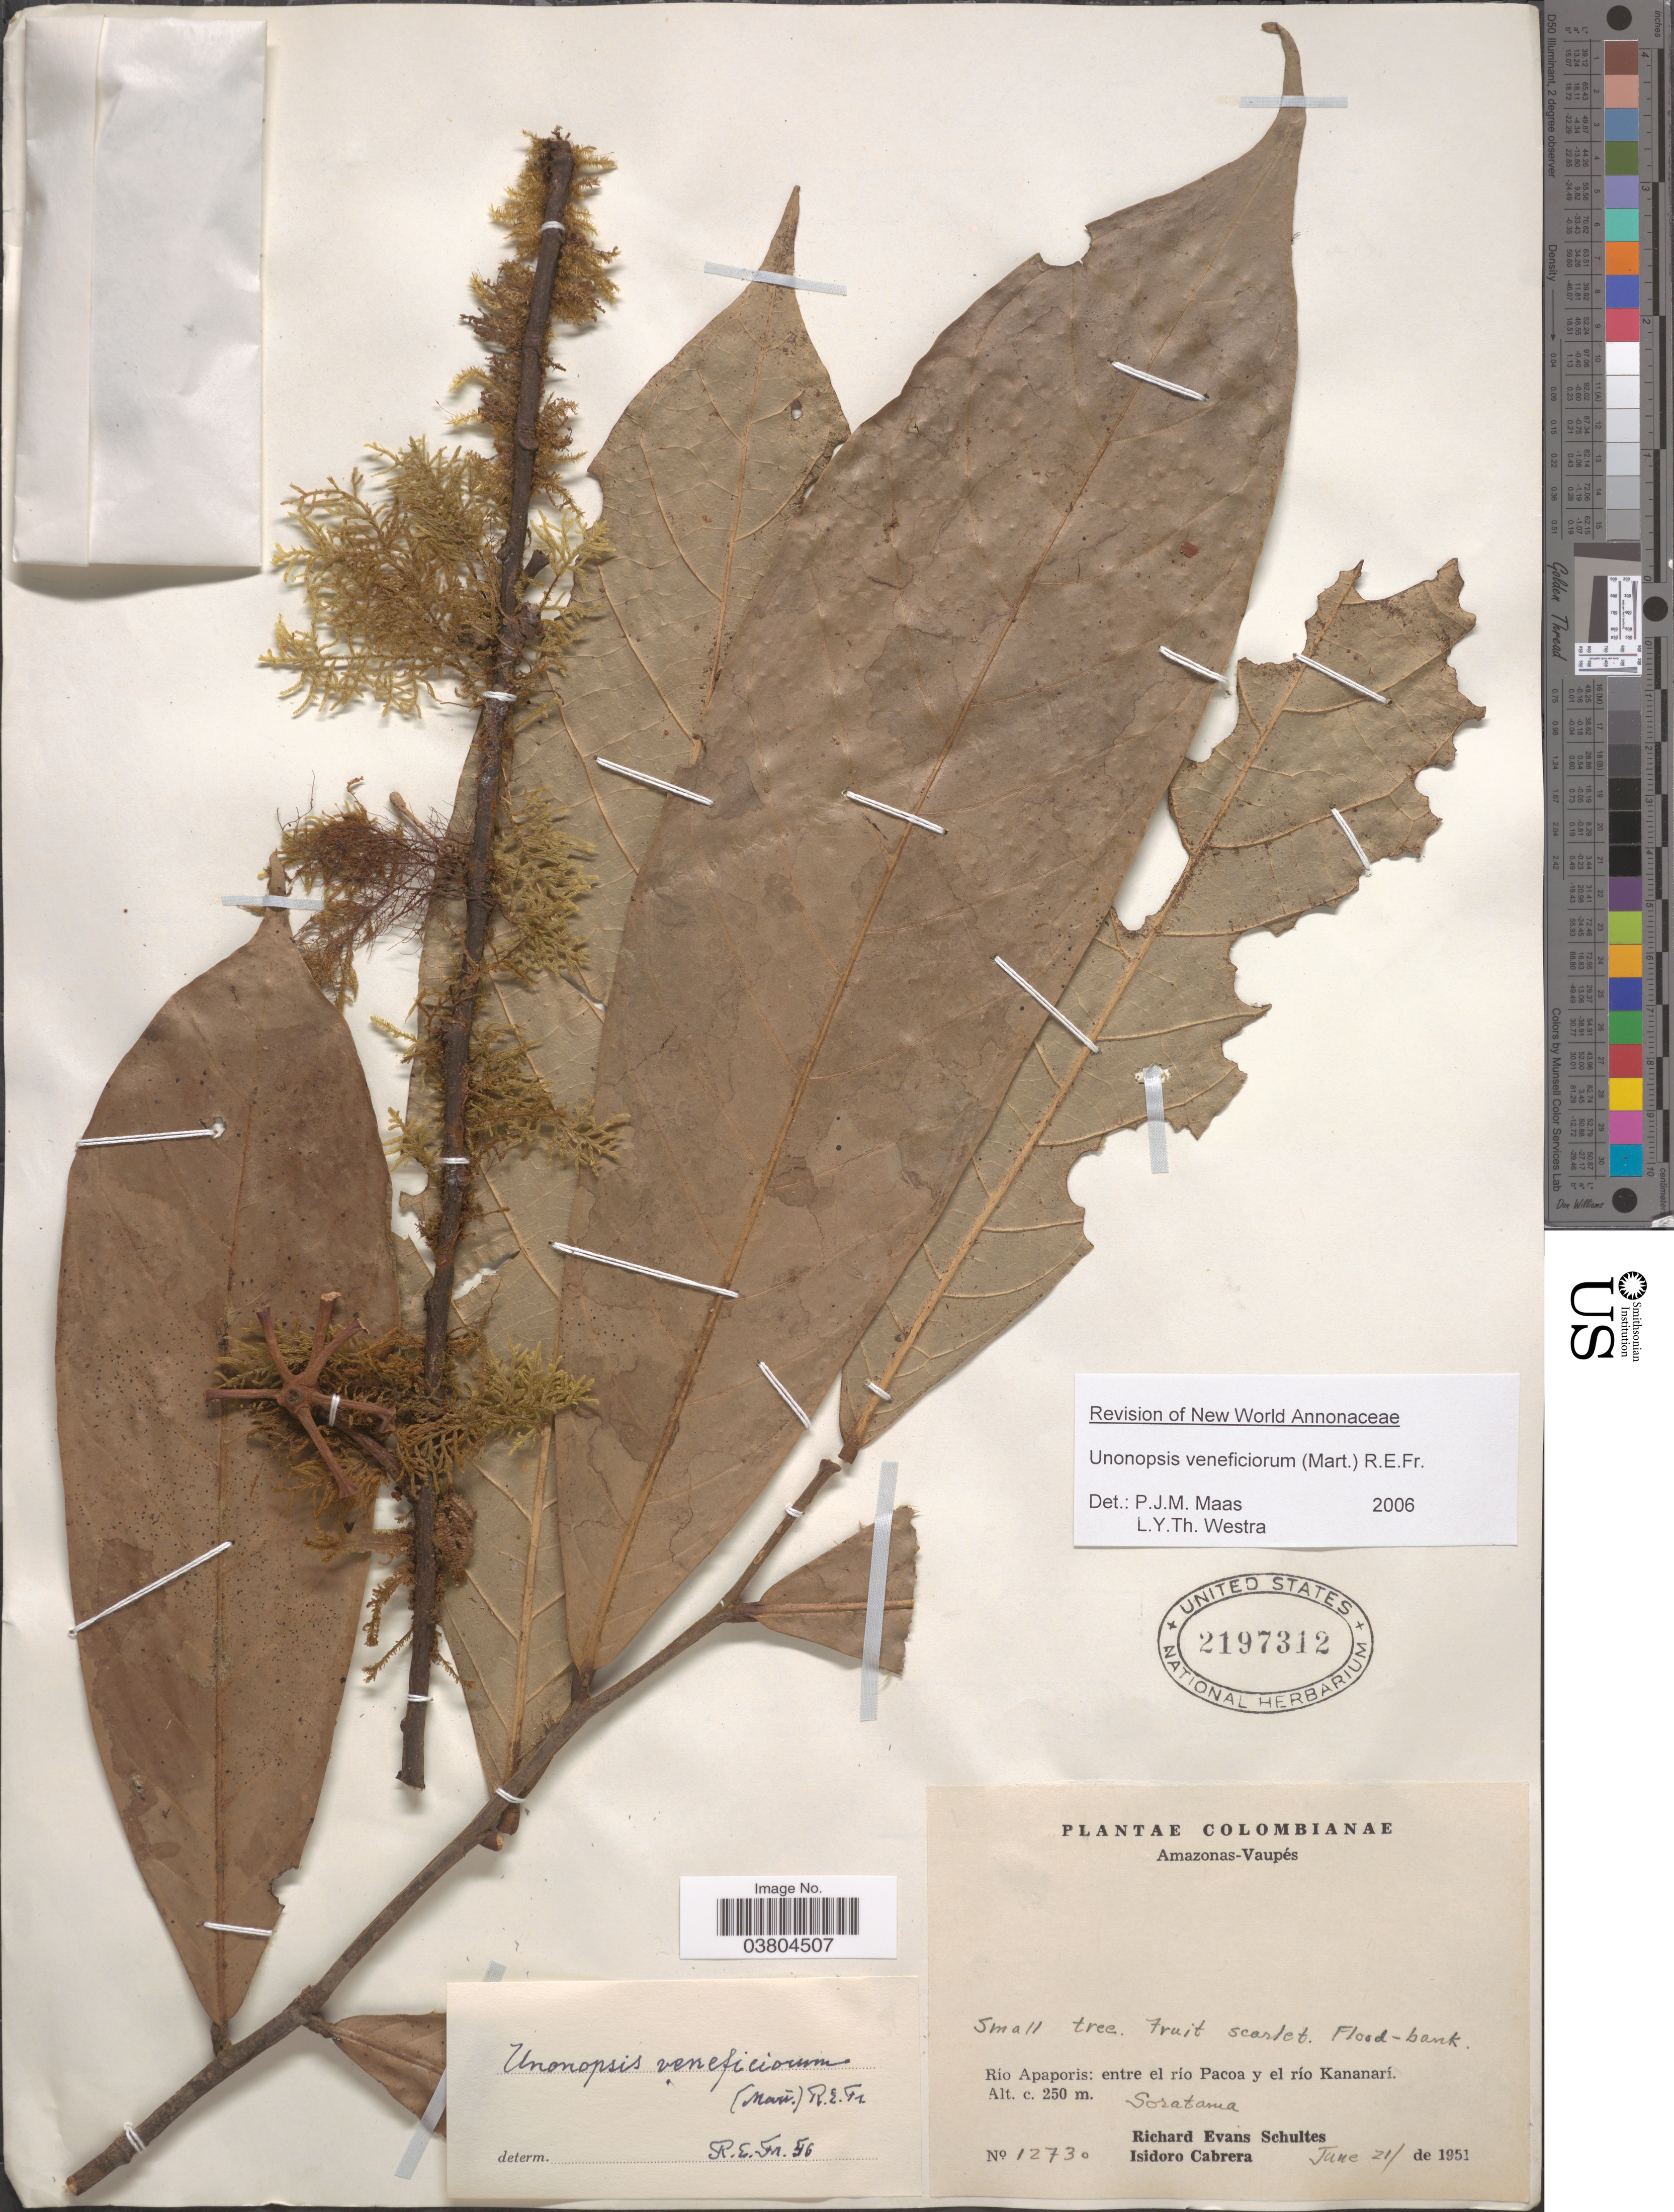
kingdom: Plantae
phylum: Tracheophyta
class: Magnoliopsida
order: Magnoliales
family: Annonaceae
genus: Unonopsis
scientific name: Unonopsis veneficiorum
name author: (Mart.) R.E. Fr.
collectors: R. E. Schultes & I. Cabrera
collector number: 12730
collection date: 1951-06-21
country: Colombia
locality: Amazonas-Vaupés. Río Apaporis: entre el río Pacoa y el río Kananarí. Soratama.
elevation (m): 250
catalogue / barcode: US 2197312